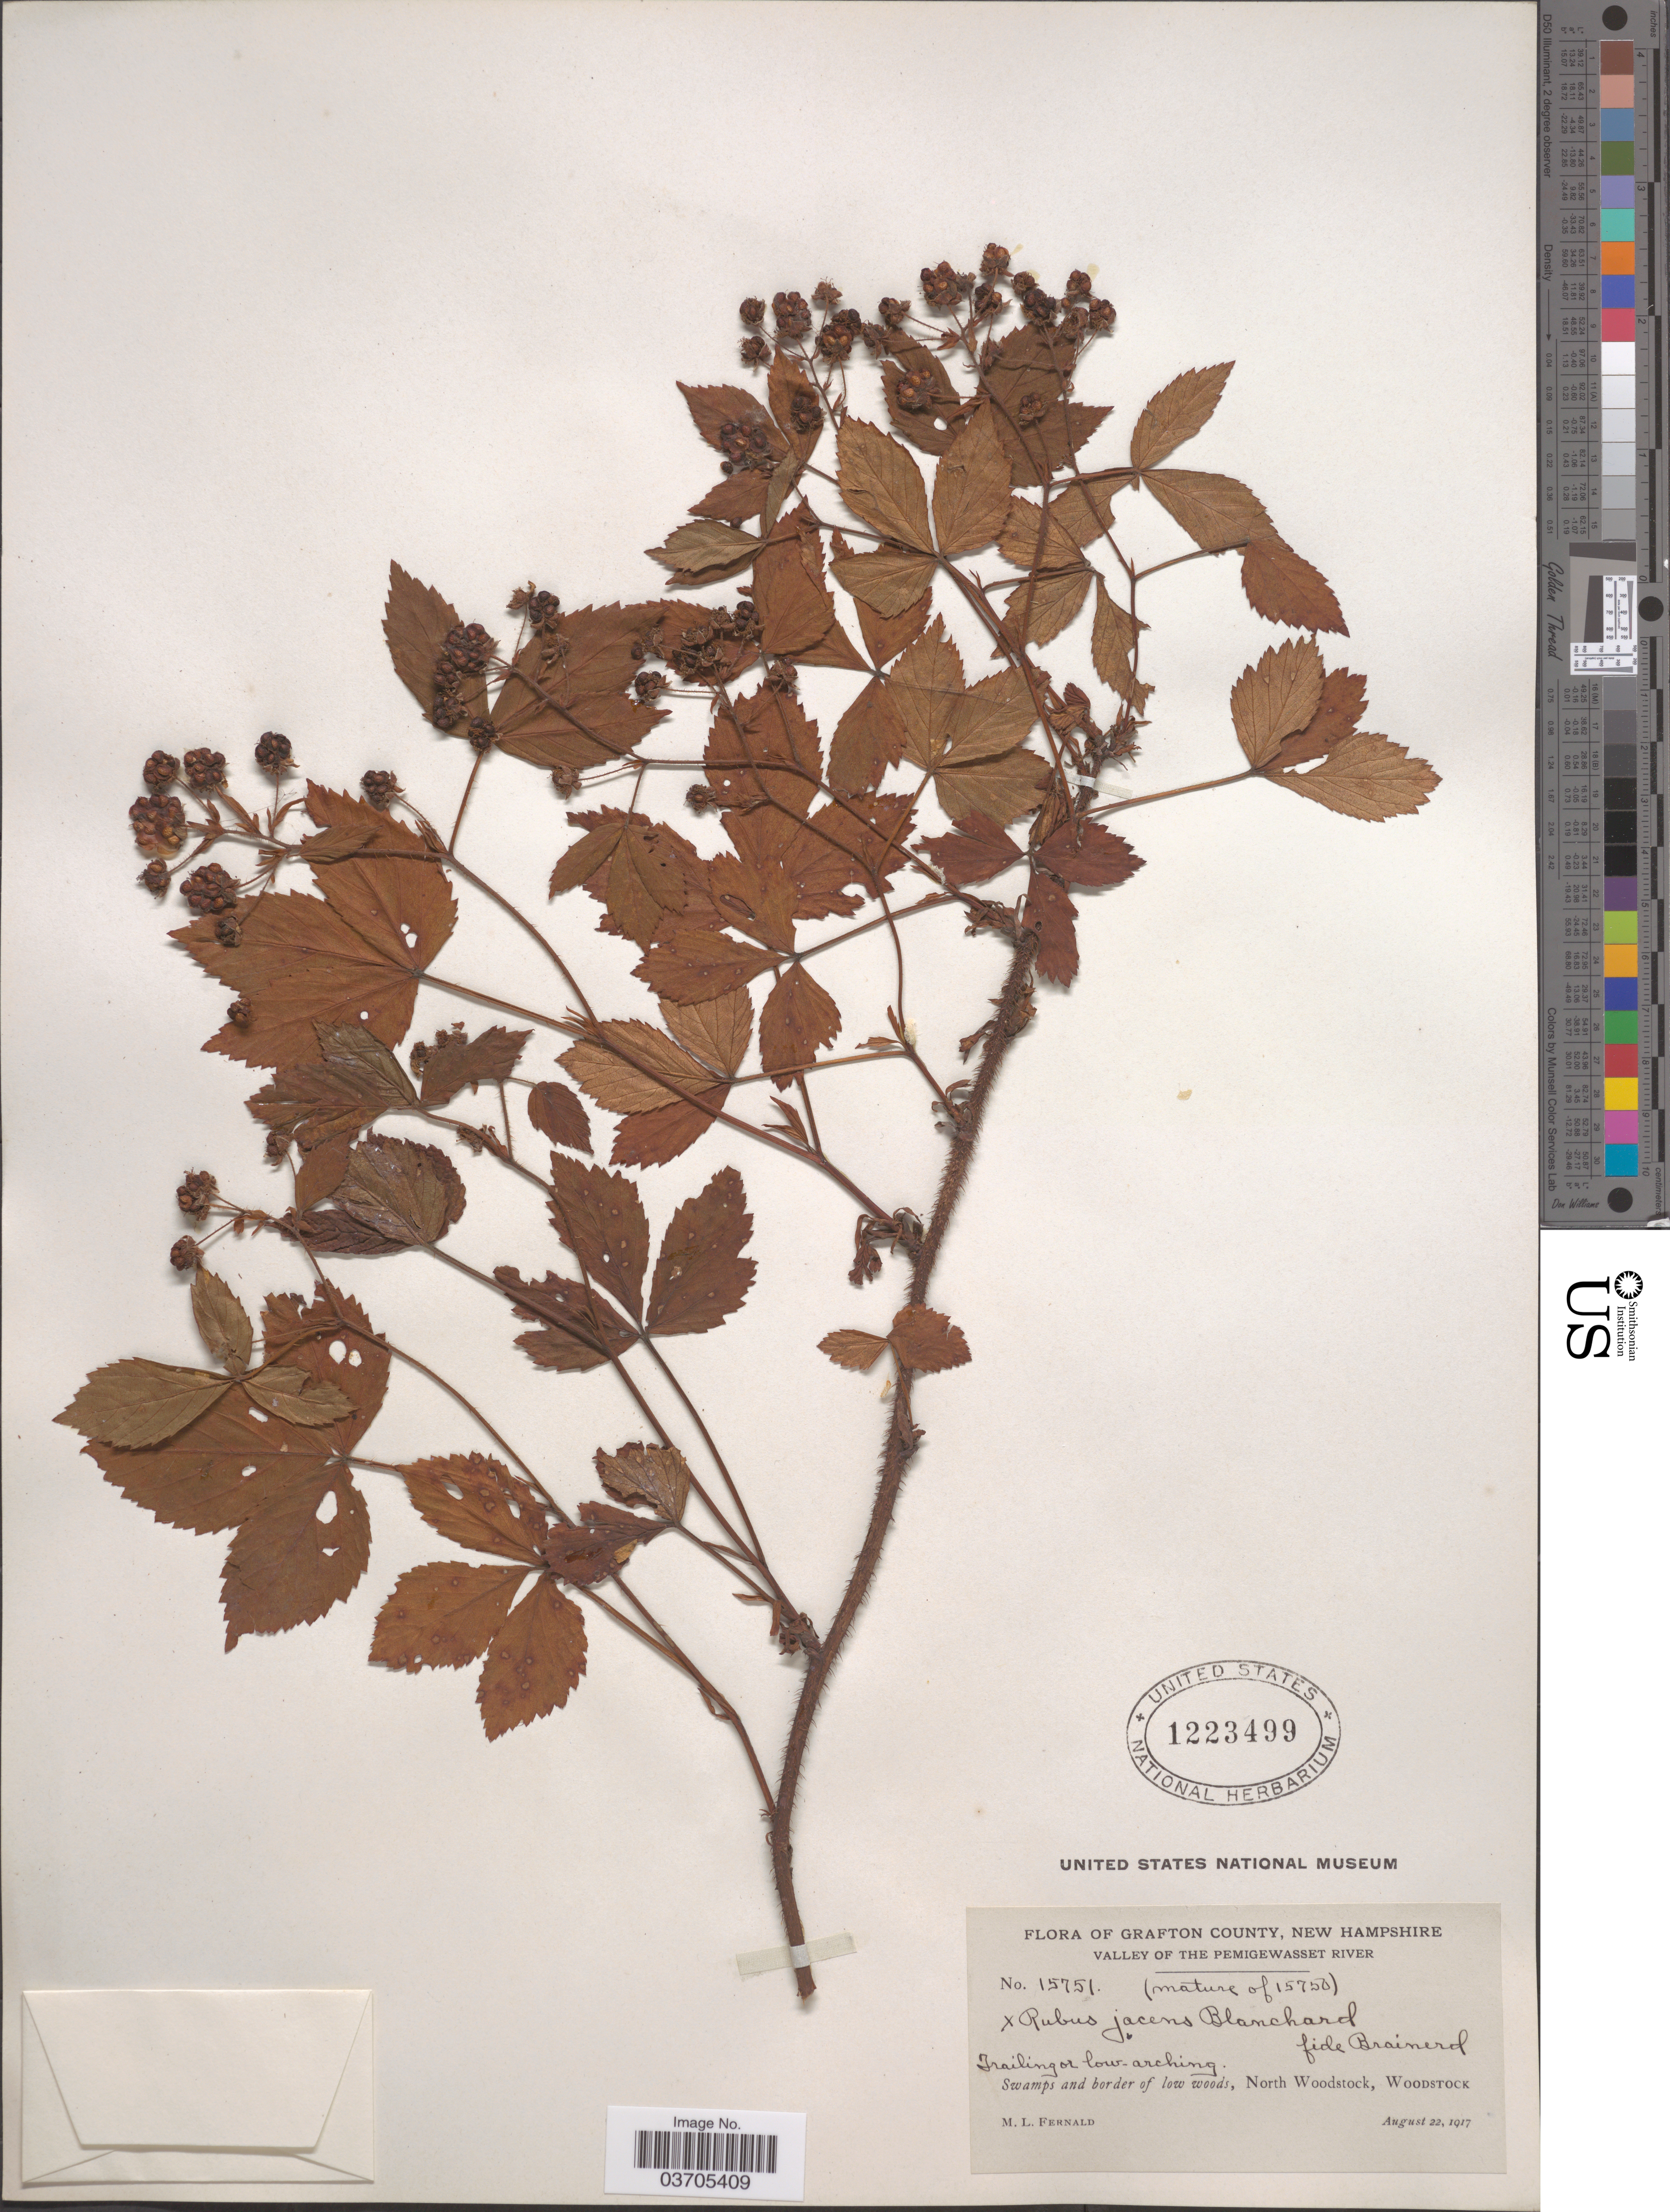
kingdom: Plantae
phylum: Tracheophyta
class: Magnoliopsida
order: Rosales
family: Rosaceae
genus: Rubus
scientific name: Rubus jacens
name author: Blanch.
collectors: M. L. Fernald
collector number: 15751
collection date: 1917-08-22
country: United States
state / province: New Hampshire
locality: Grafton County. Valley of the Pemigewasset River. Trailing or low-arching.Swamps and border of low woods, North Woodstock, Woodstock.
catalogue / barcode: US 1223499